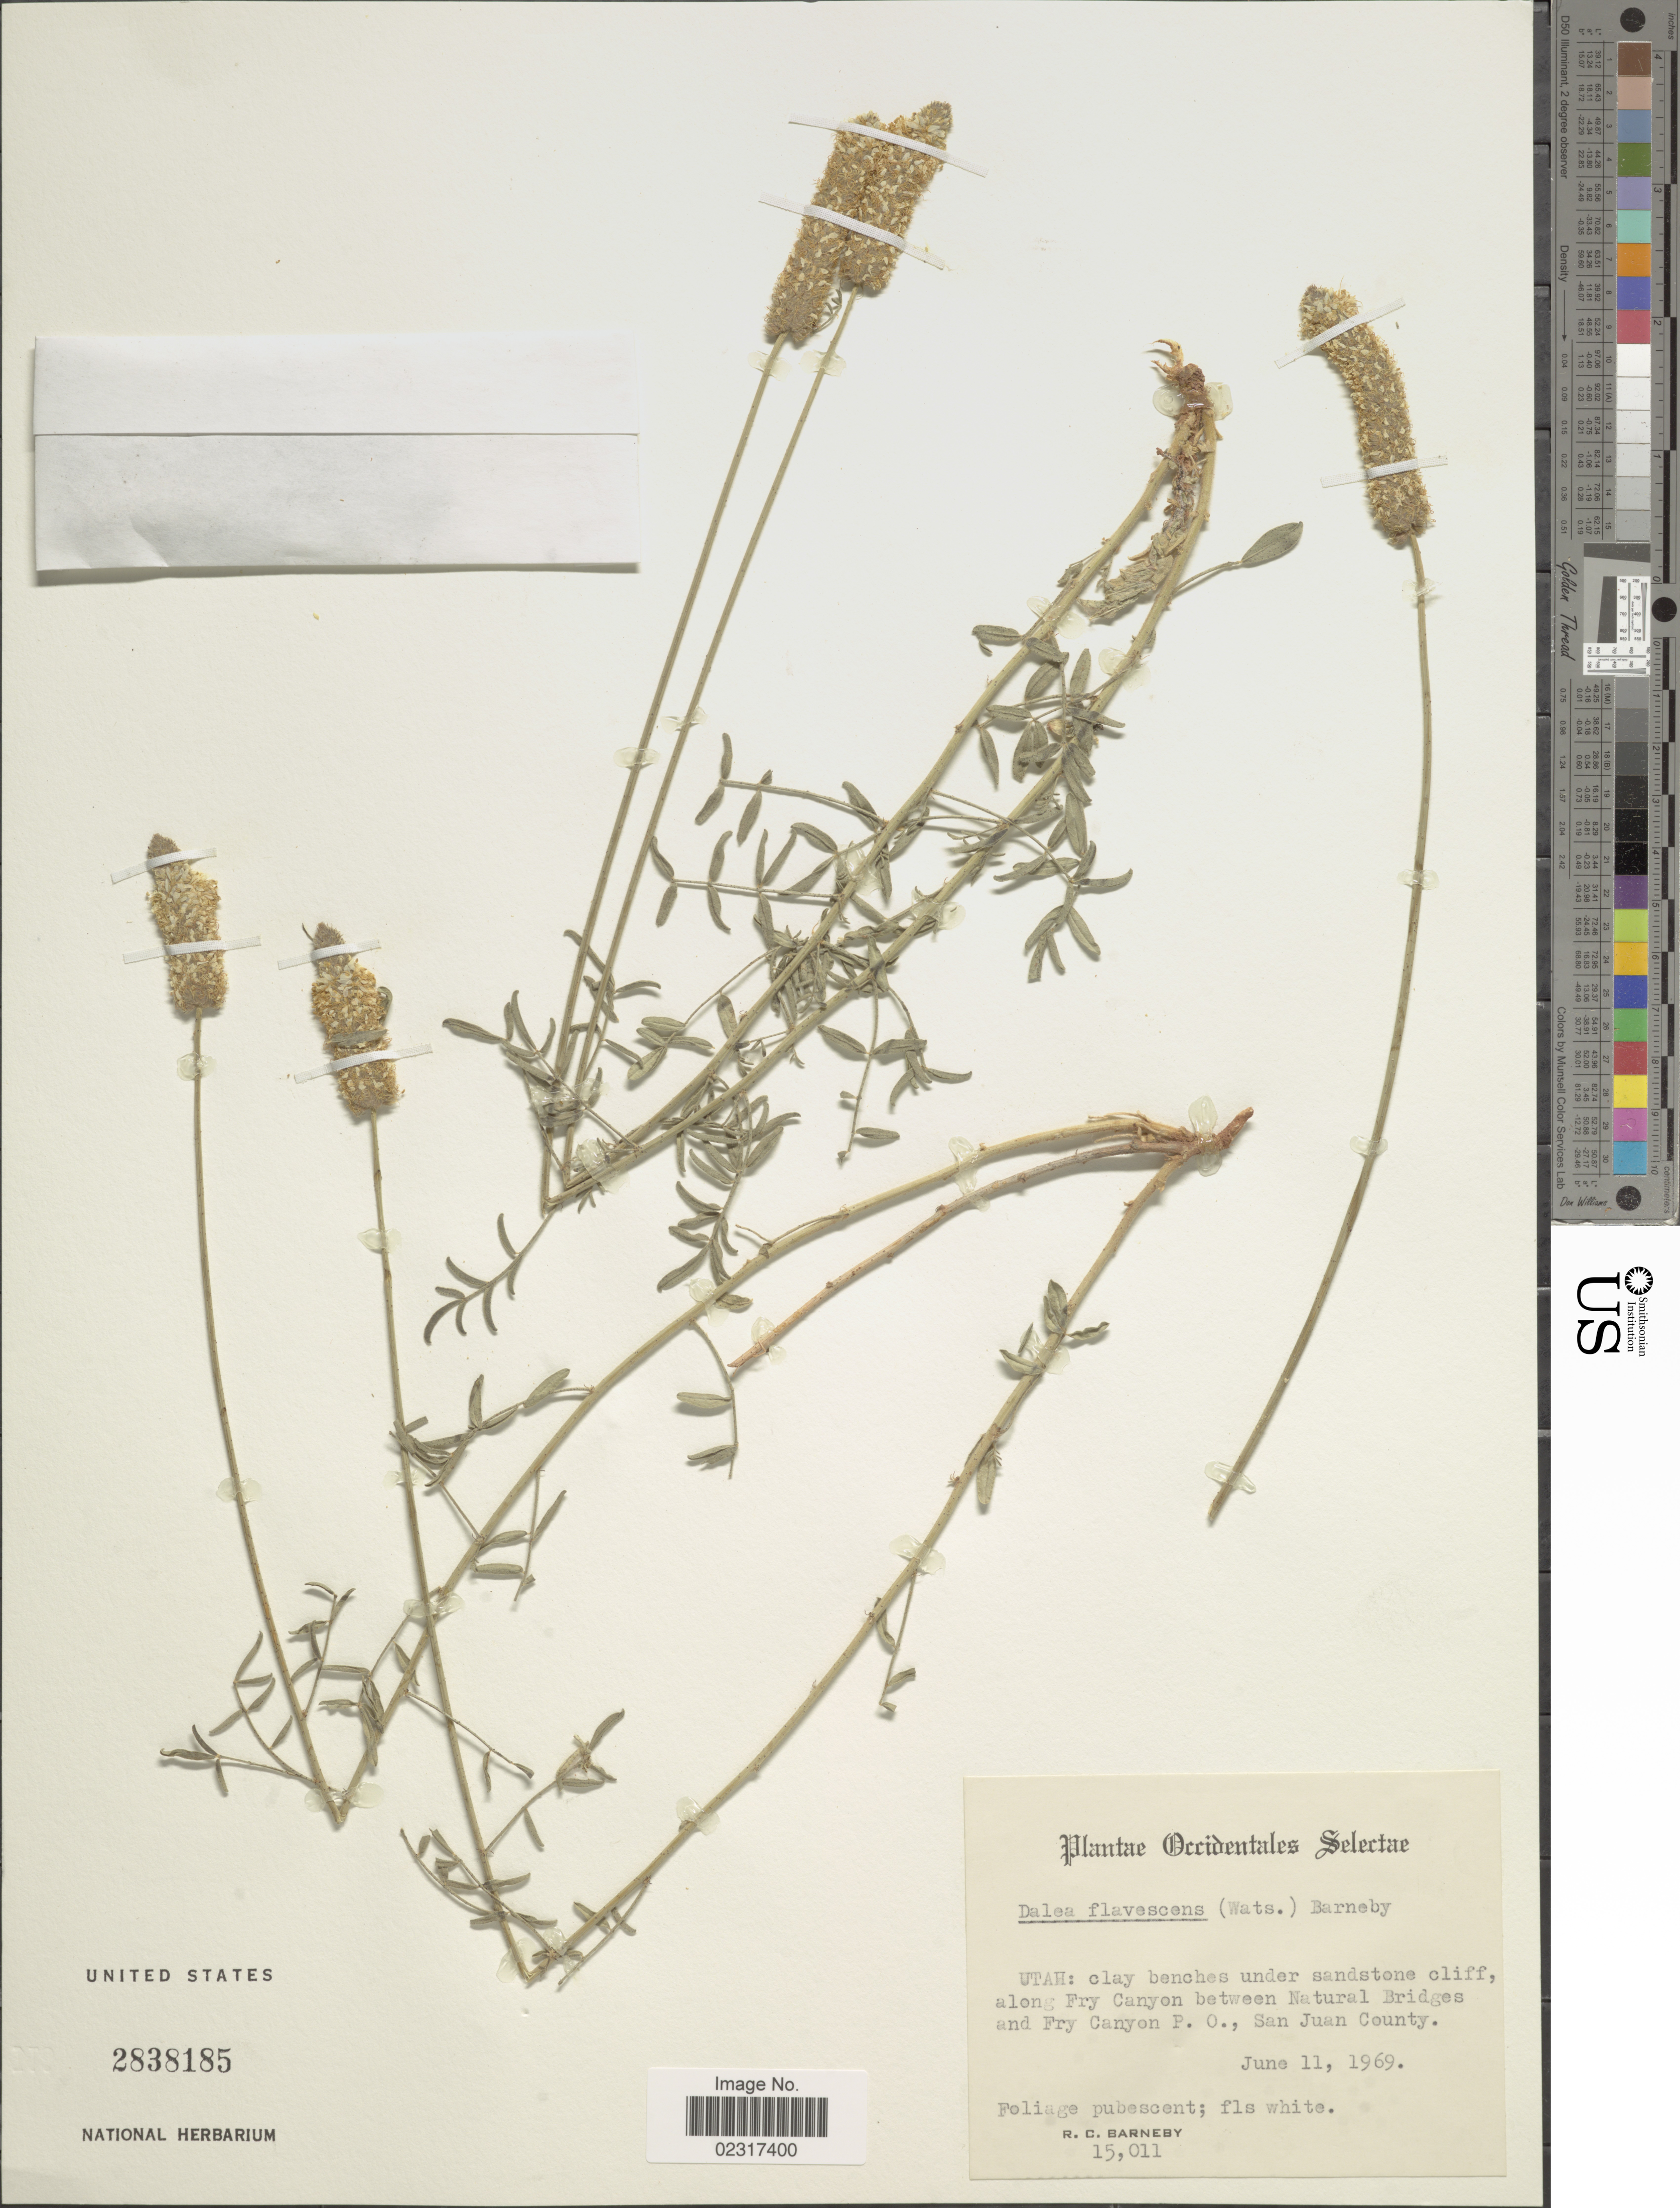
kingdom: Plantae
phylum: Tracheophyta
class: Magnoliopsida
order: Fabales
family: Fabaceae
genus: Dalea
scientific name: Dalea flavescens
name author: (S. Watson) S.L. Welsh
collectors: R. C. Barneby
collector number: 15011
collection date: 1969-06-11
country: United States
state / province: Utah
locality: Clay benches under sandstone cliff, along Fry Canyon between Natural Bridges and Fry Canyon P.O., San Juan County, occidentales selectae.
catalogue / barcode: US 2838185